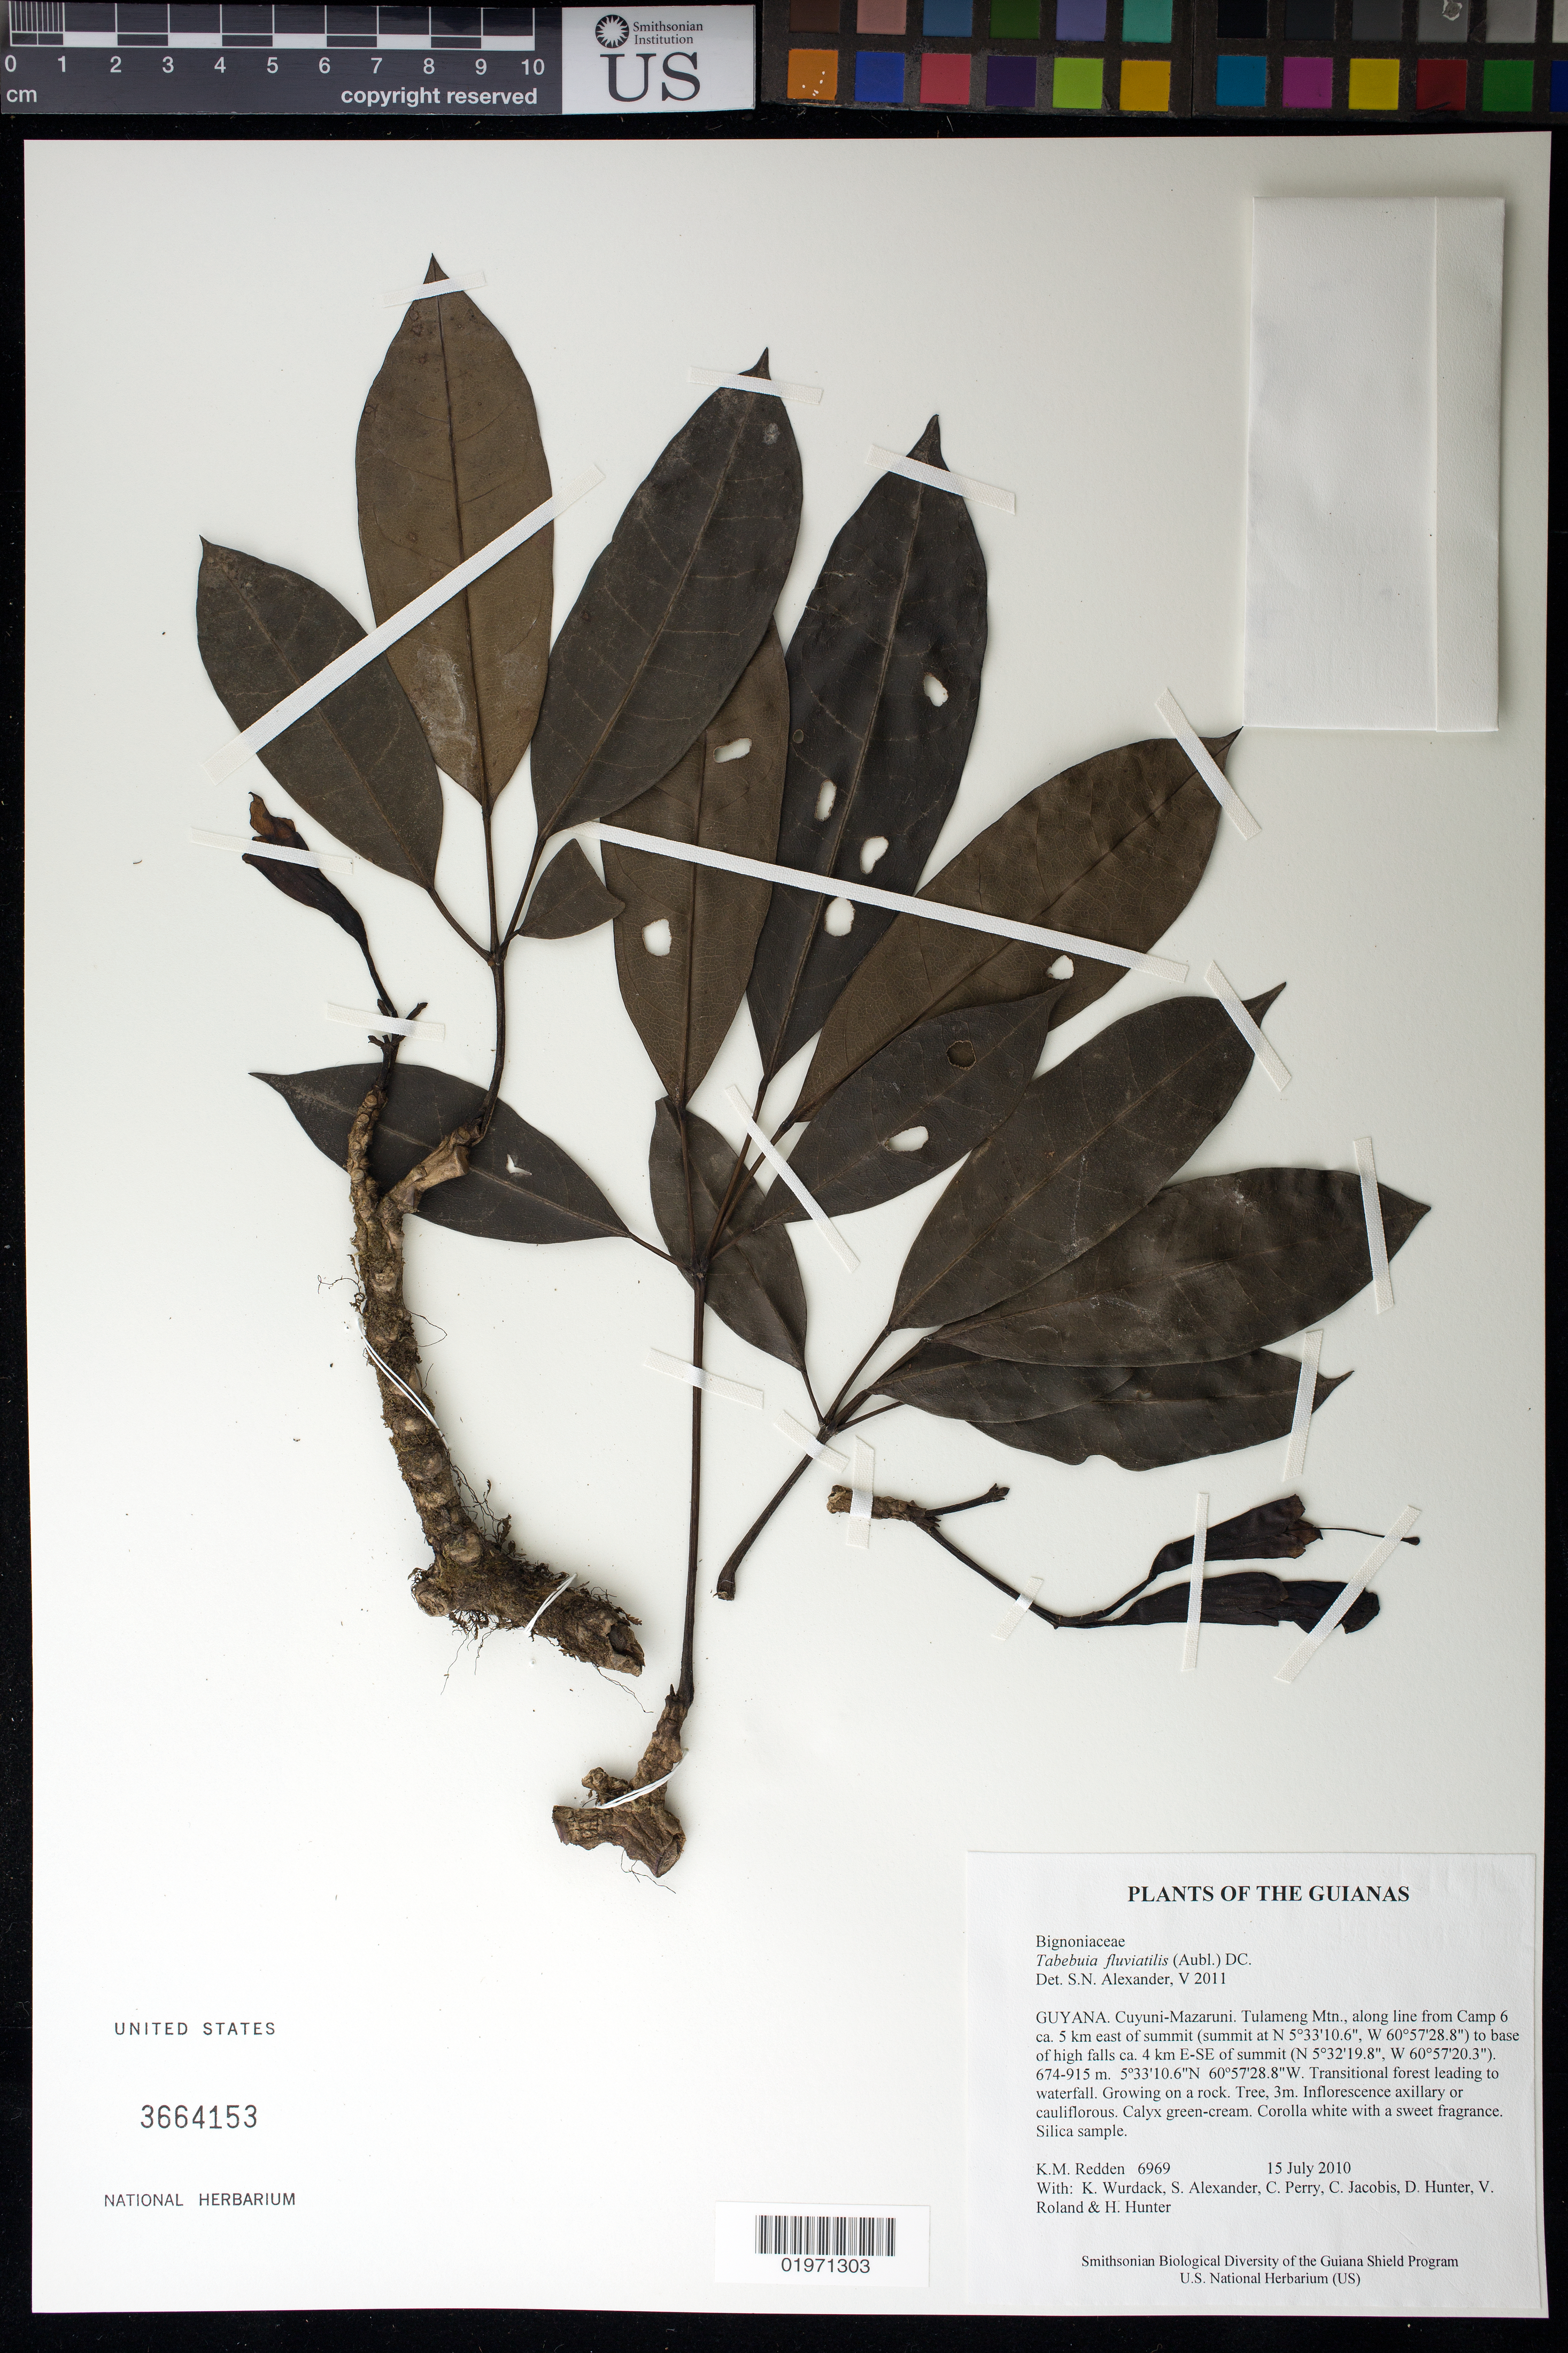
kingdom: Plantae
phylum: Tracheophyta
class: Magnoliopsida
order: Lamiales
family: Bignoniaceae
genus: Tabebuia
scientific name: Tabebuia fluviatilis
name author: (Aubl.) DC.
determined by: Alexander, S. N.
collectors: K. M. Redden, K. Wurdack, S. N. Alexander, C. Perry, C. Jacobis, D. Hunter, V. Roland & H. Hunter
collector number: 6969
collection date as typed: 15 July 2010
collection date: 2010-07-15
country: Guyana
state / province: Cuyuni-Mazaruni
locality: Tulameng Mtn., along line from Camp 6 ca. 5 km east of summit (summit at N 5°33'10.6", W 60°57'28.8") to base of high falls ca. 4 km E-SE of summit (N 5°32'19.8", W 60°57'20.3")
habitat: Transitional forest leading to waterfall. Growing on a rock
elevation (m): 674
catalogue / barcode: US 3664153